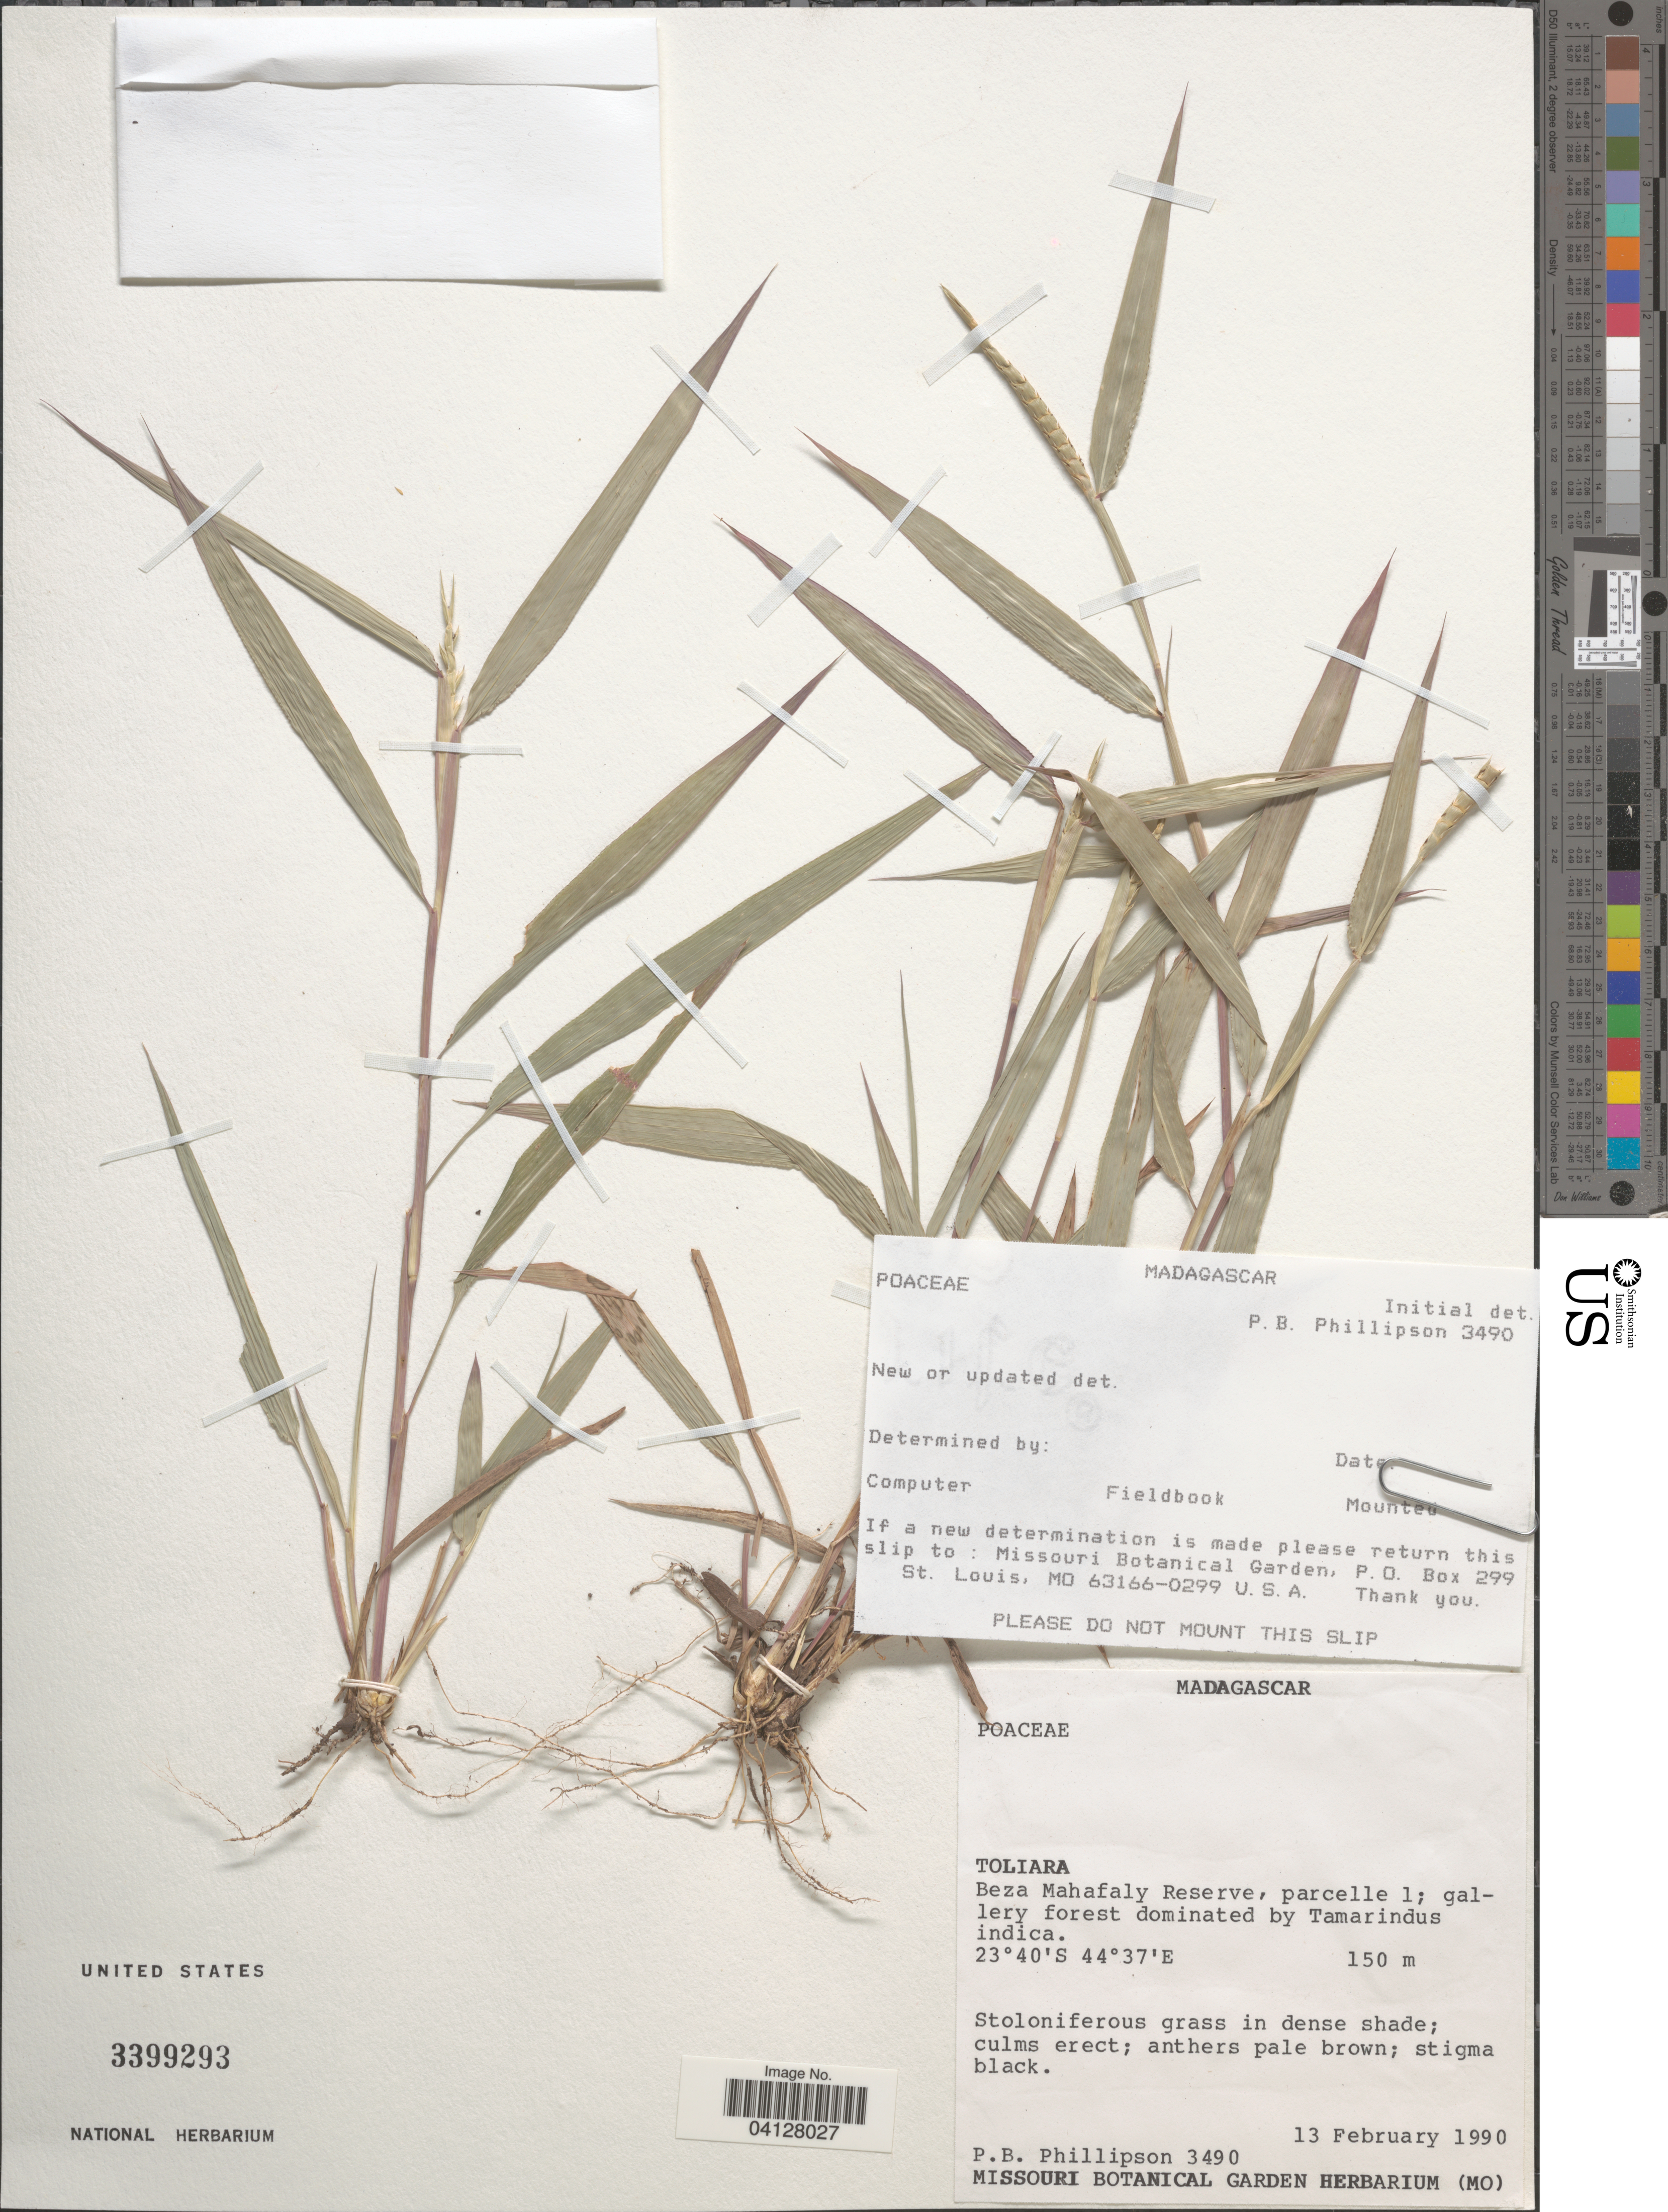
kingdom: Plantae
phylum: Tracheophyta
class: Liliopsida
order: Poales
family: Poaceae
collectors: P. B. Phillipson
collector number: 3490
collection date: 1990-02-13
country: Madagascar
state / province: Atsimo-Andrefana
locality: Beza Mahafaly Reserve, parcelle 1.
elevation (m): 150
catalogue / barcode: US 3399293